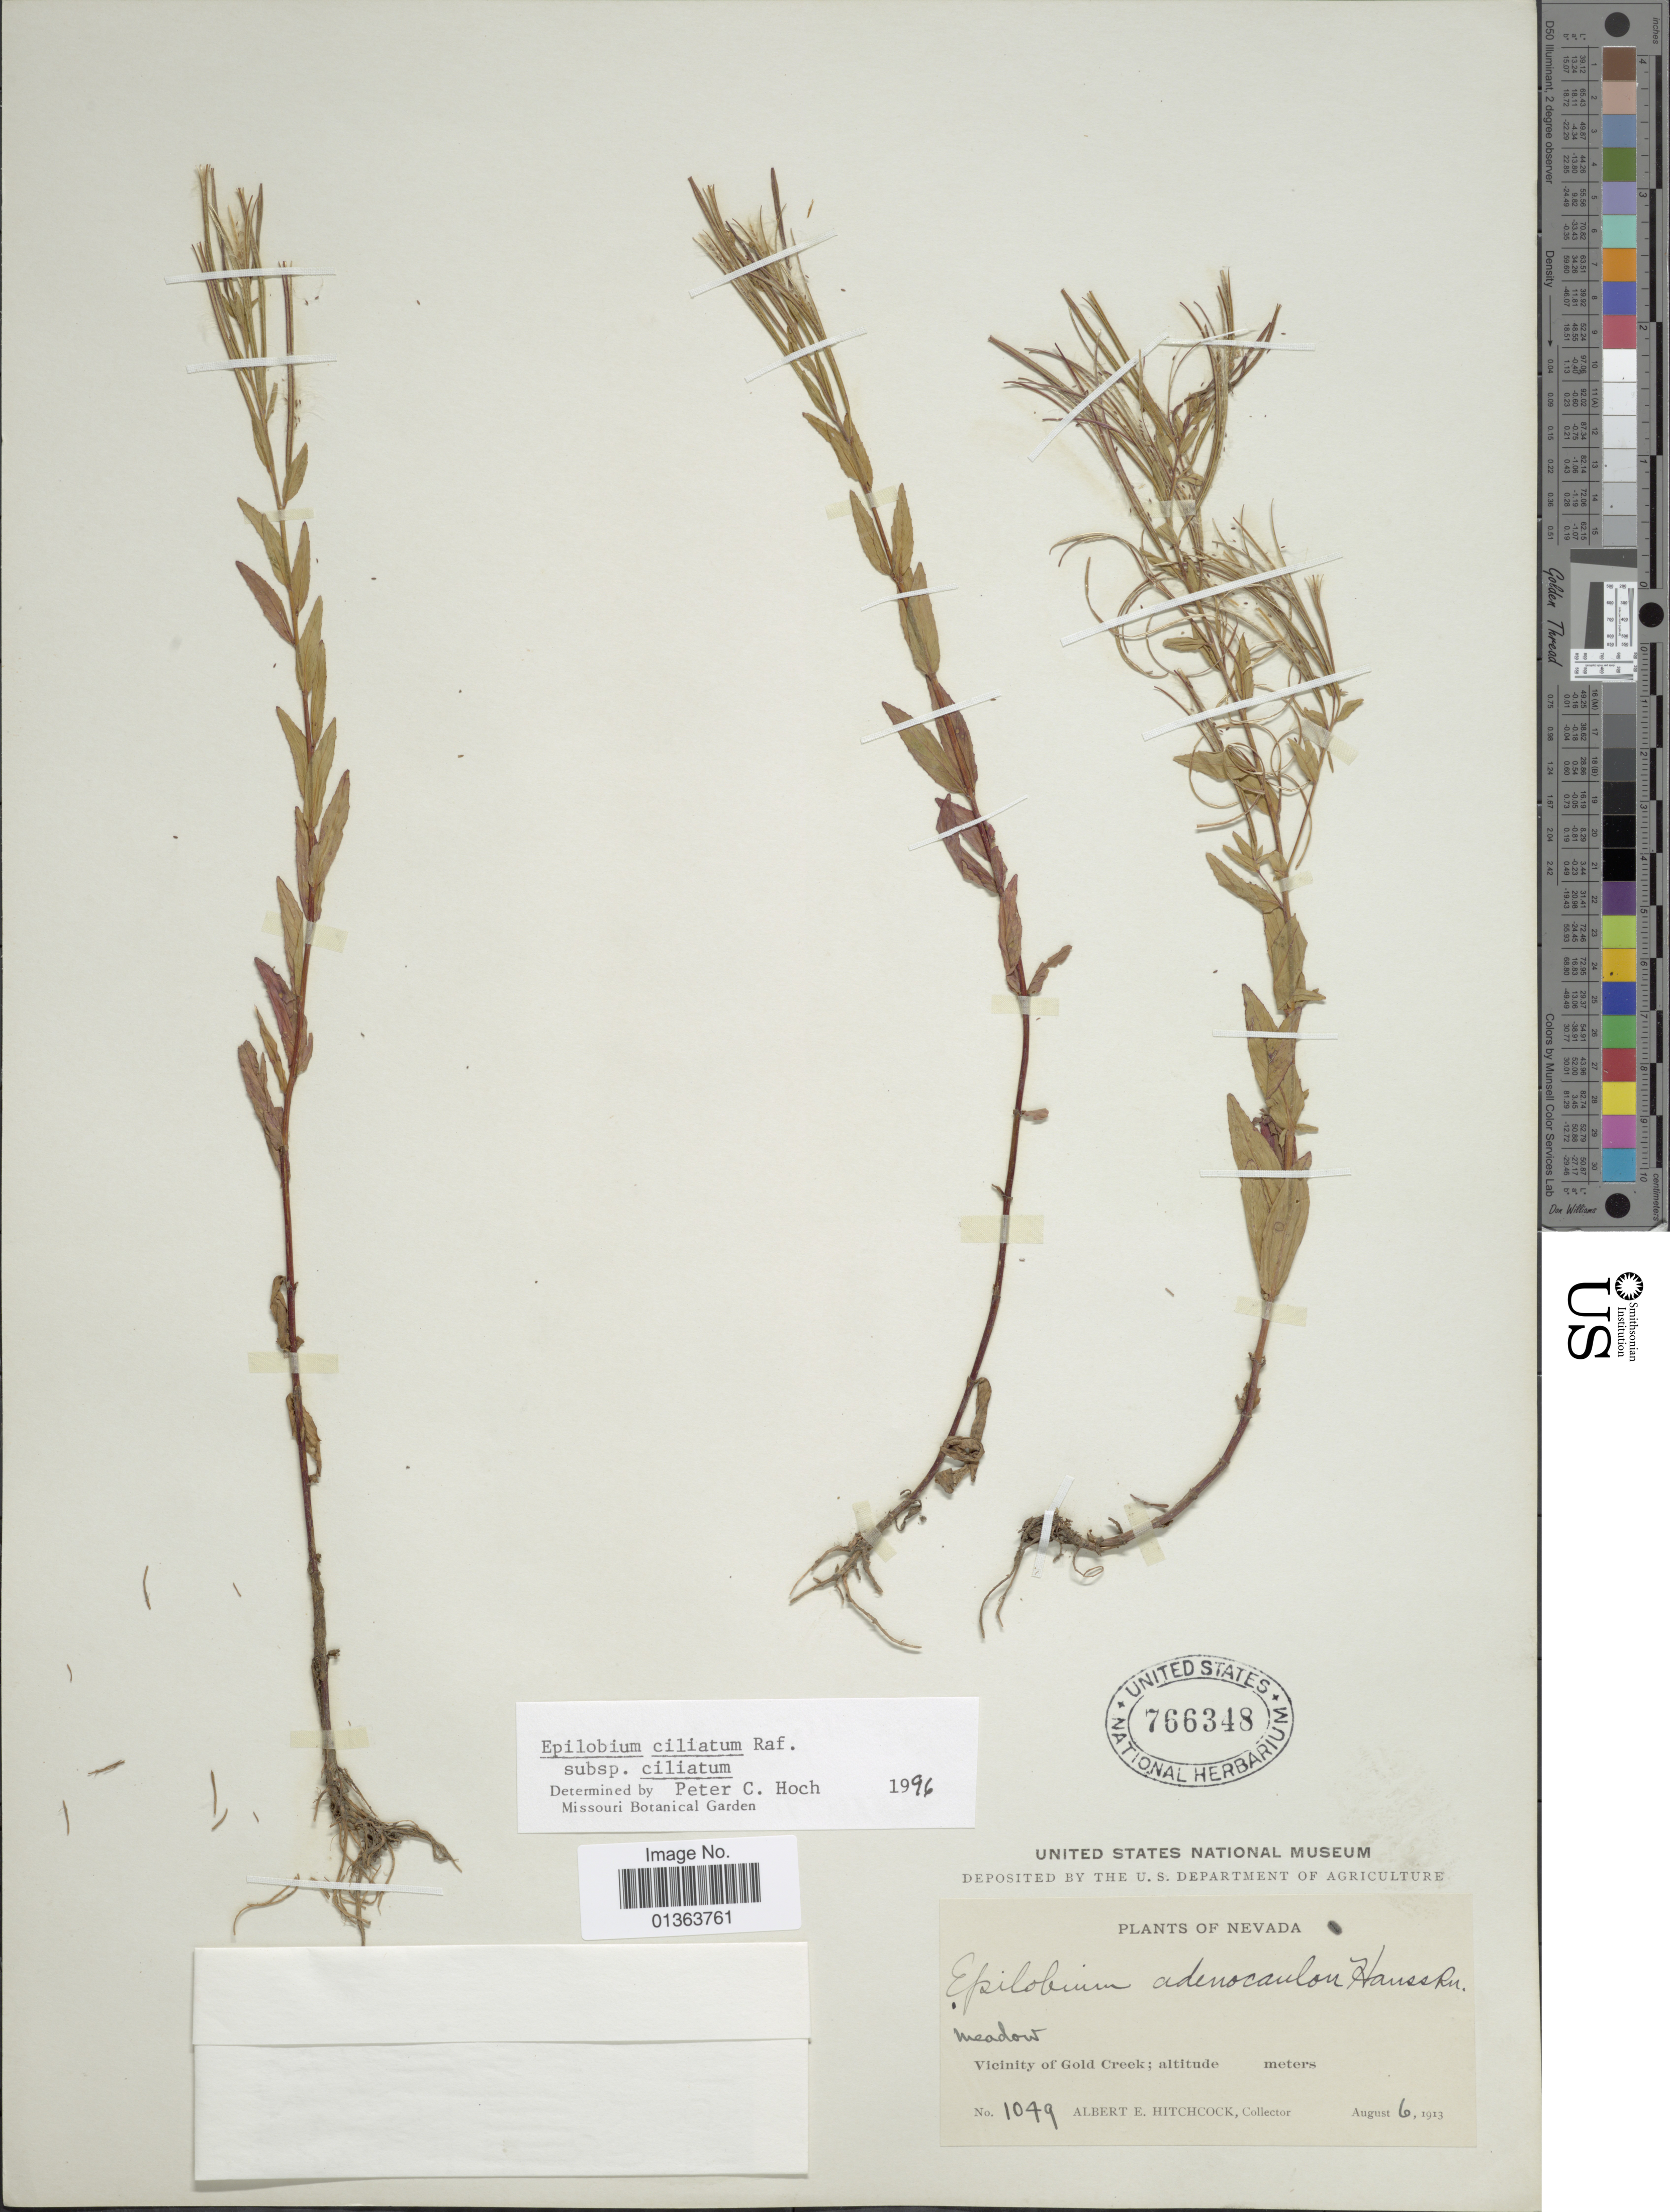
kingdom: Plantae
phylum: Tracheophyta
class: Magnoliopsida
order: Myrtales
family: Onagraceae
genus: Epilobium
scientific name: Epilobium ciliatum subsp. ciliatum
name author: Raf.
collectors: A. Hitchcock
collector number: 1049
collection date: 1913-08-06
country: United States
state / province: Nevada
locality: Vicinity of Gold Creek.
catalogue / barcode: US 766348